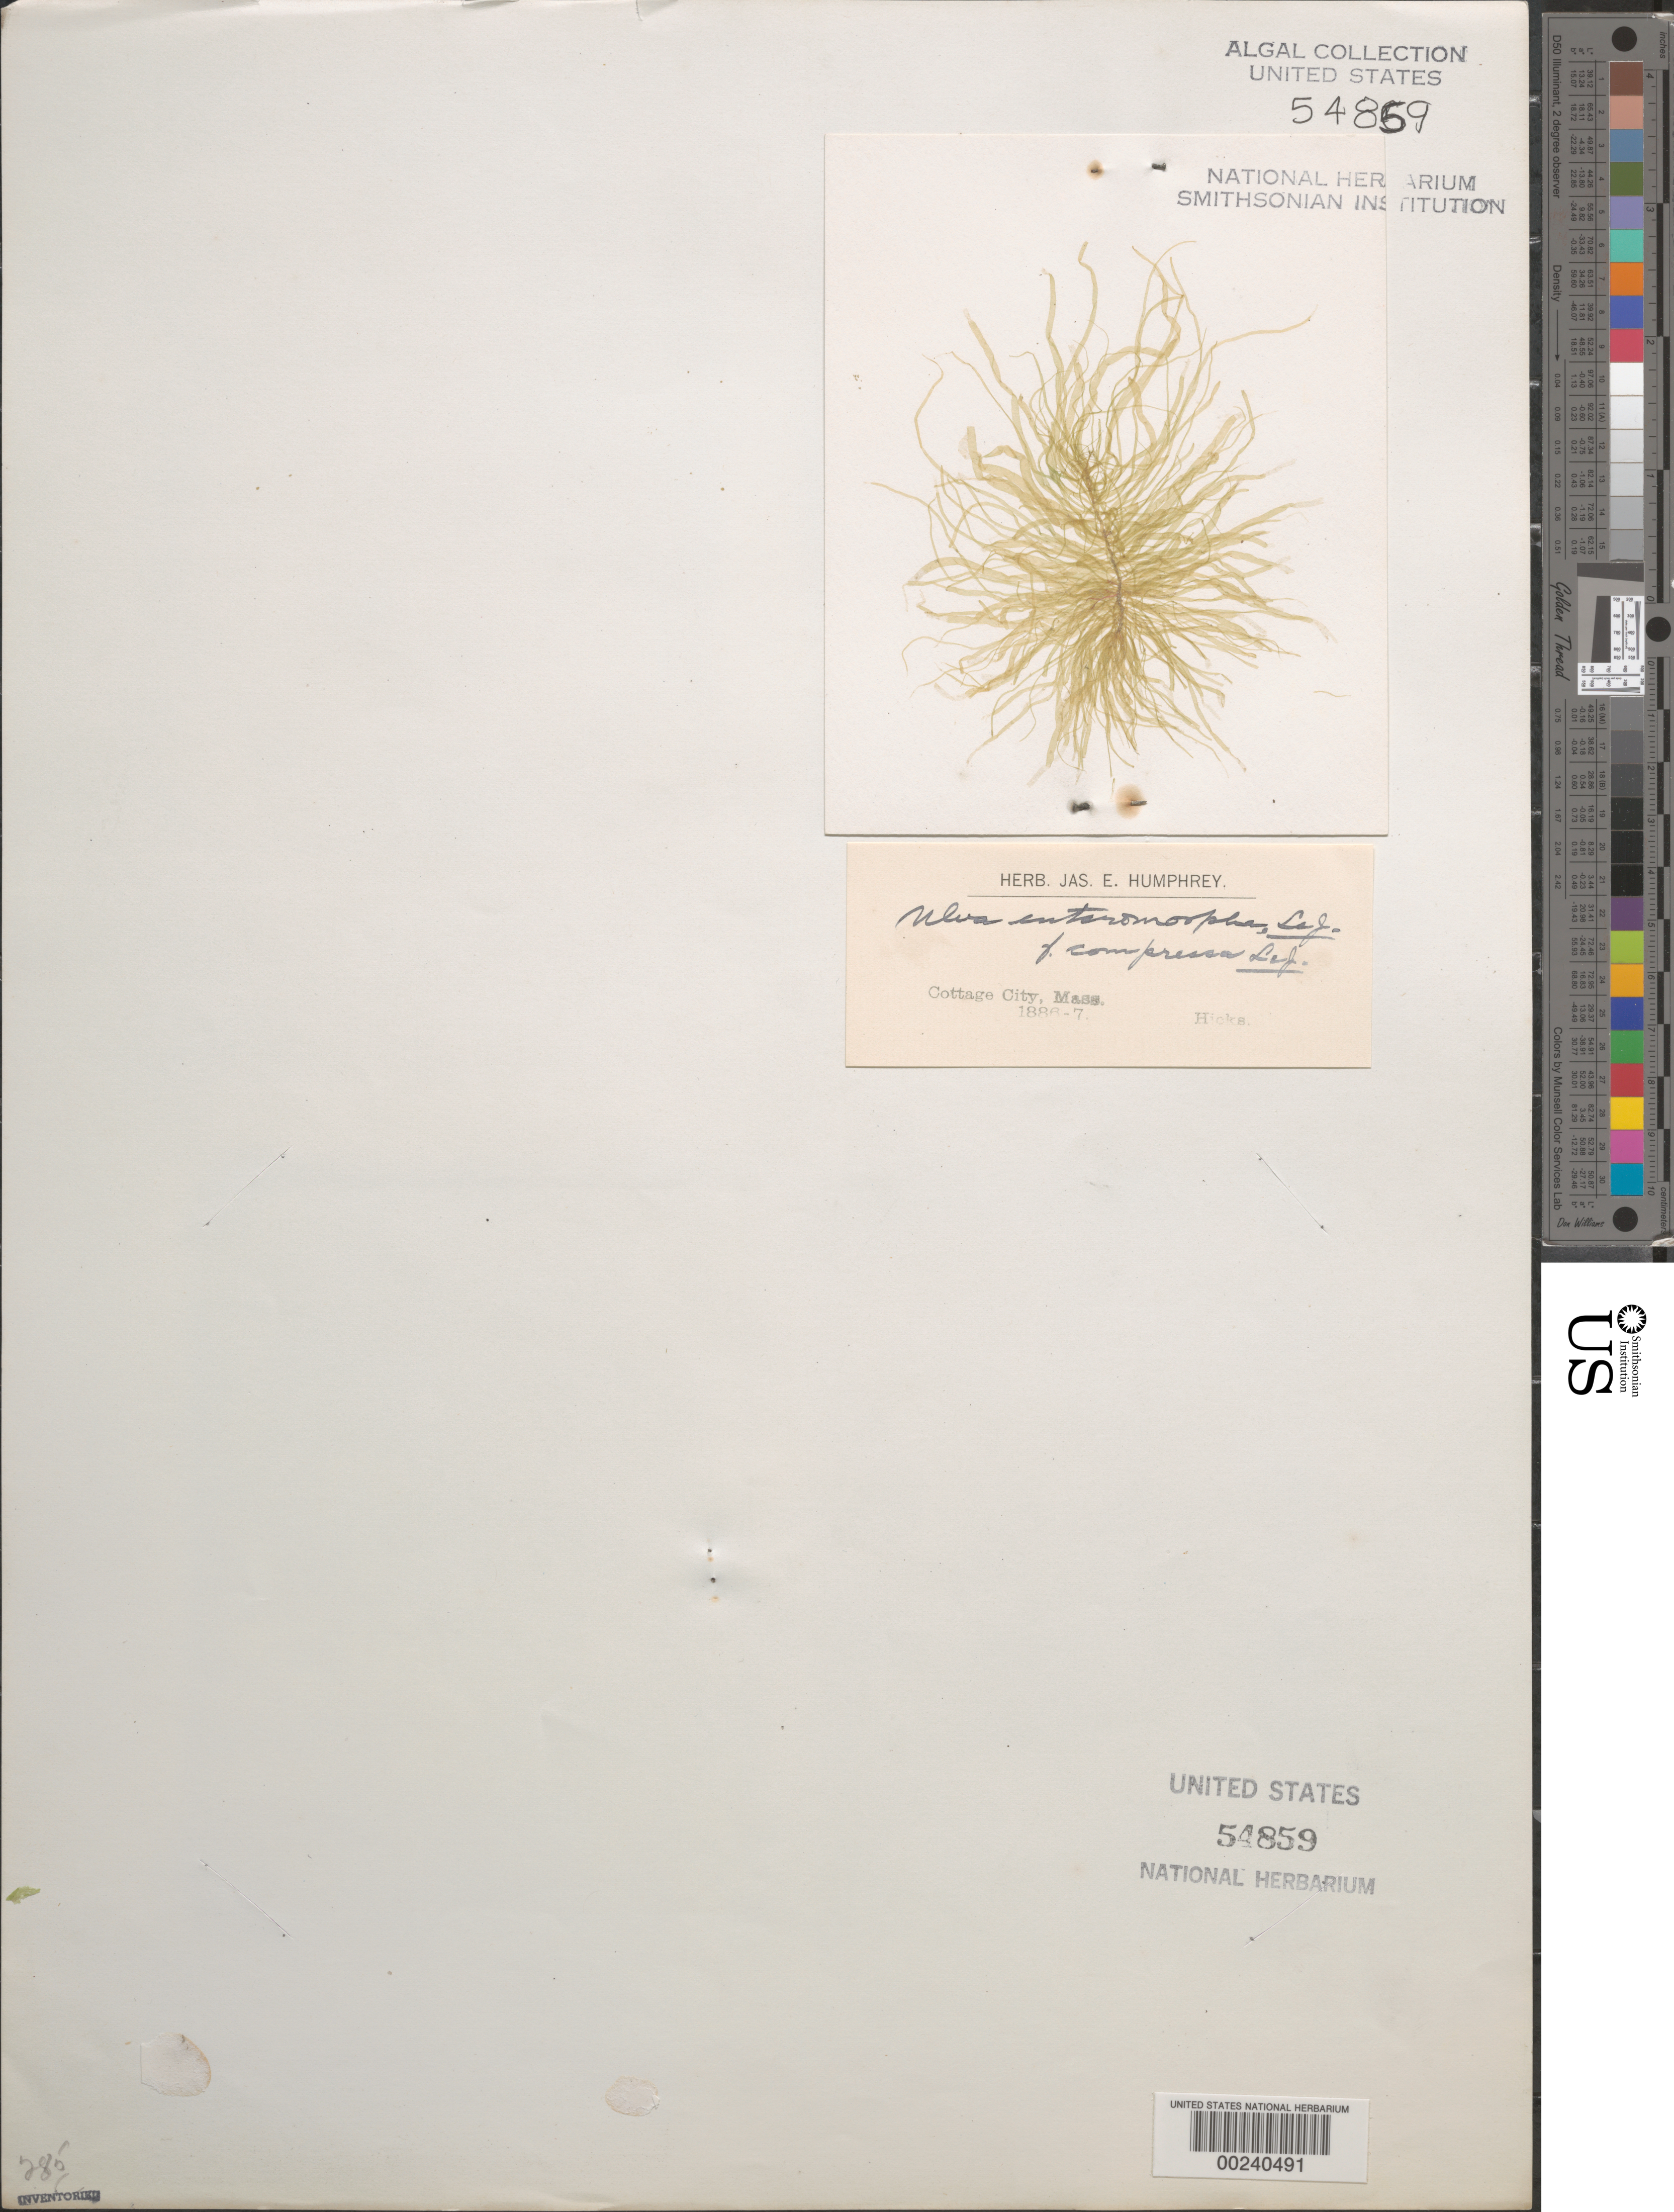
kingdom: Plantae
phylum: Chlorophyta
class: Ulvophyceae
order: Ulvales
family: Ulvaceae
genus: Ulva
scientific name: Ulva enteromorpha f. compressa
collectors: -. Hicks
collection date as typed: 1886 to -- --- 1887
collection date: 1886/1887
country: United States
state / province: Massachusetts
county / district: Dukes County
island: Martha's Vineyard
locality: Cottage City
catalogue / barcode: US 54859